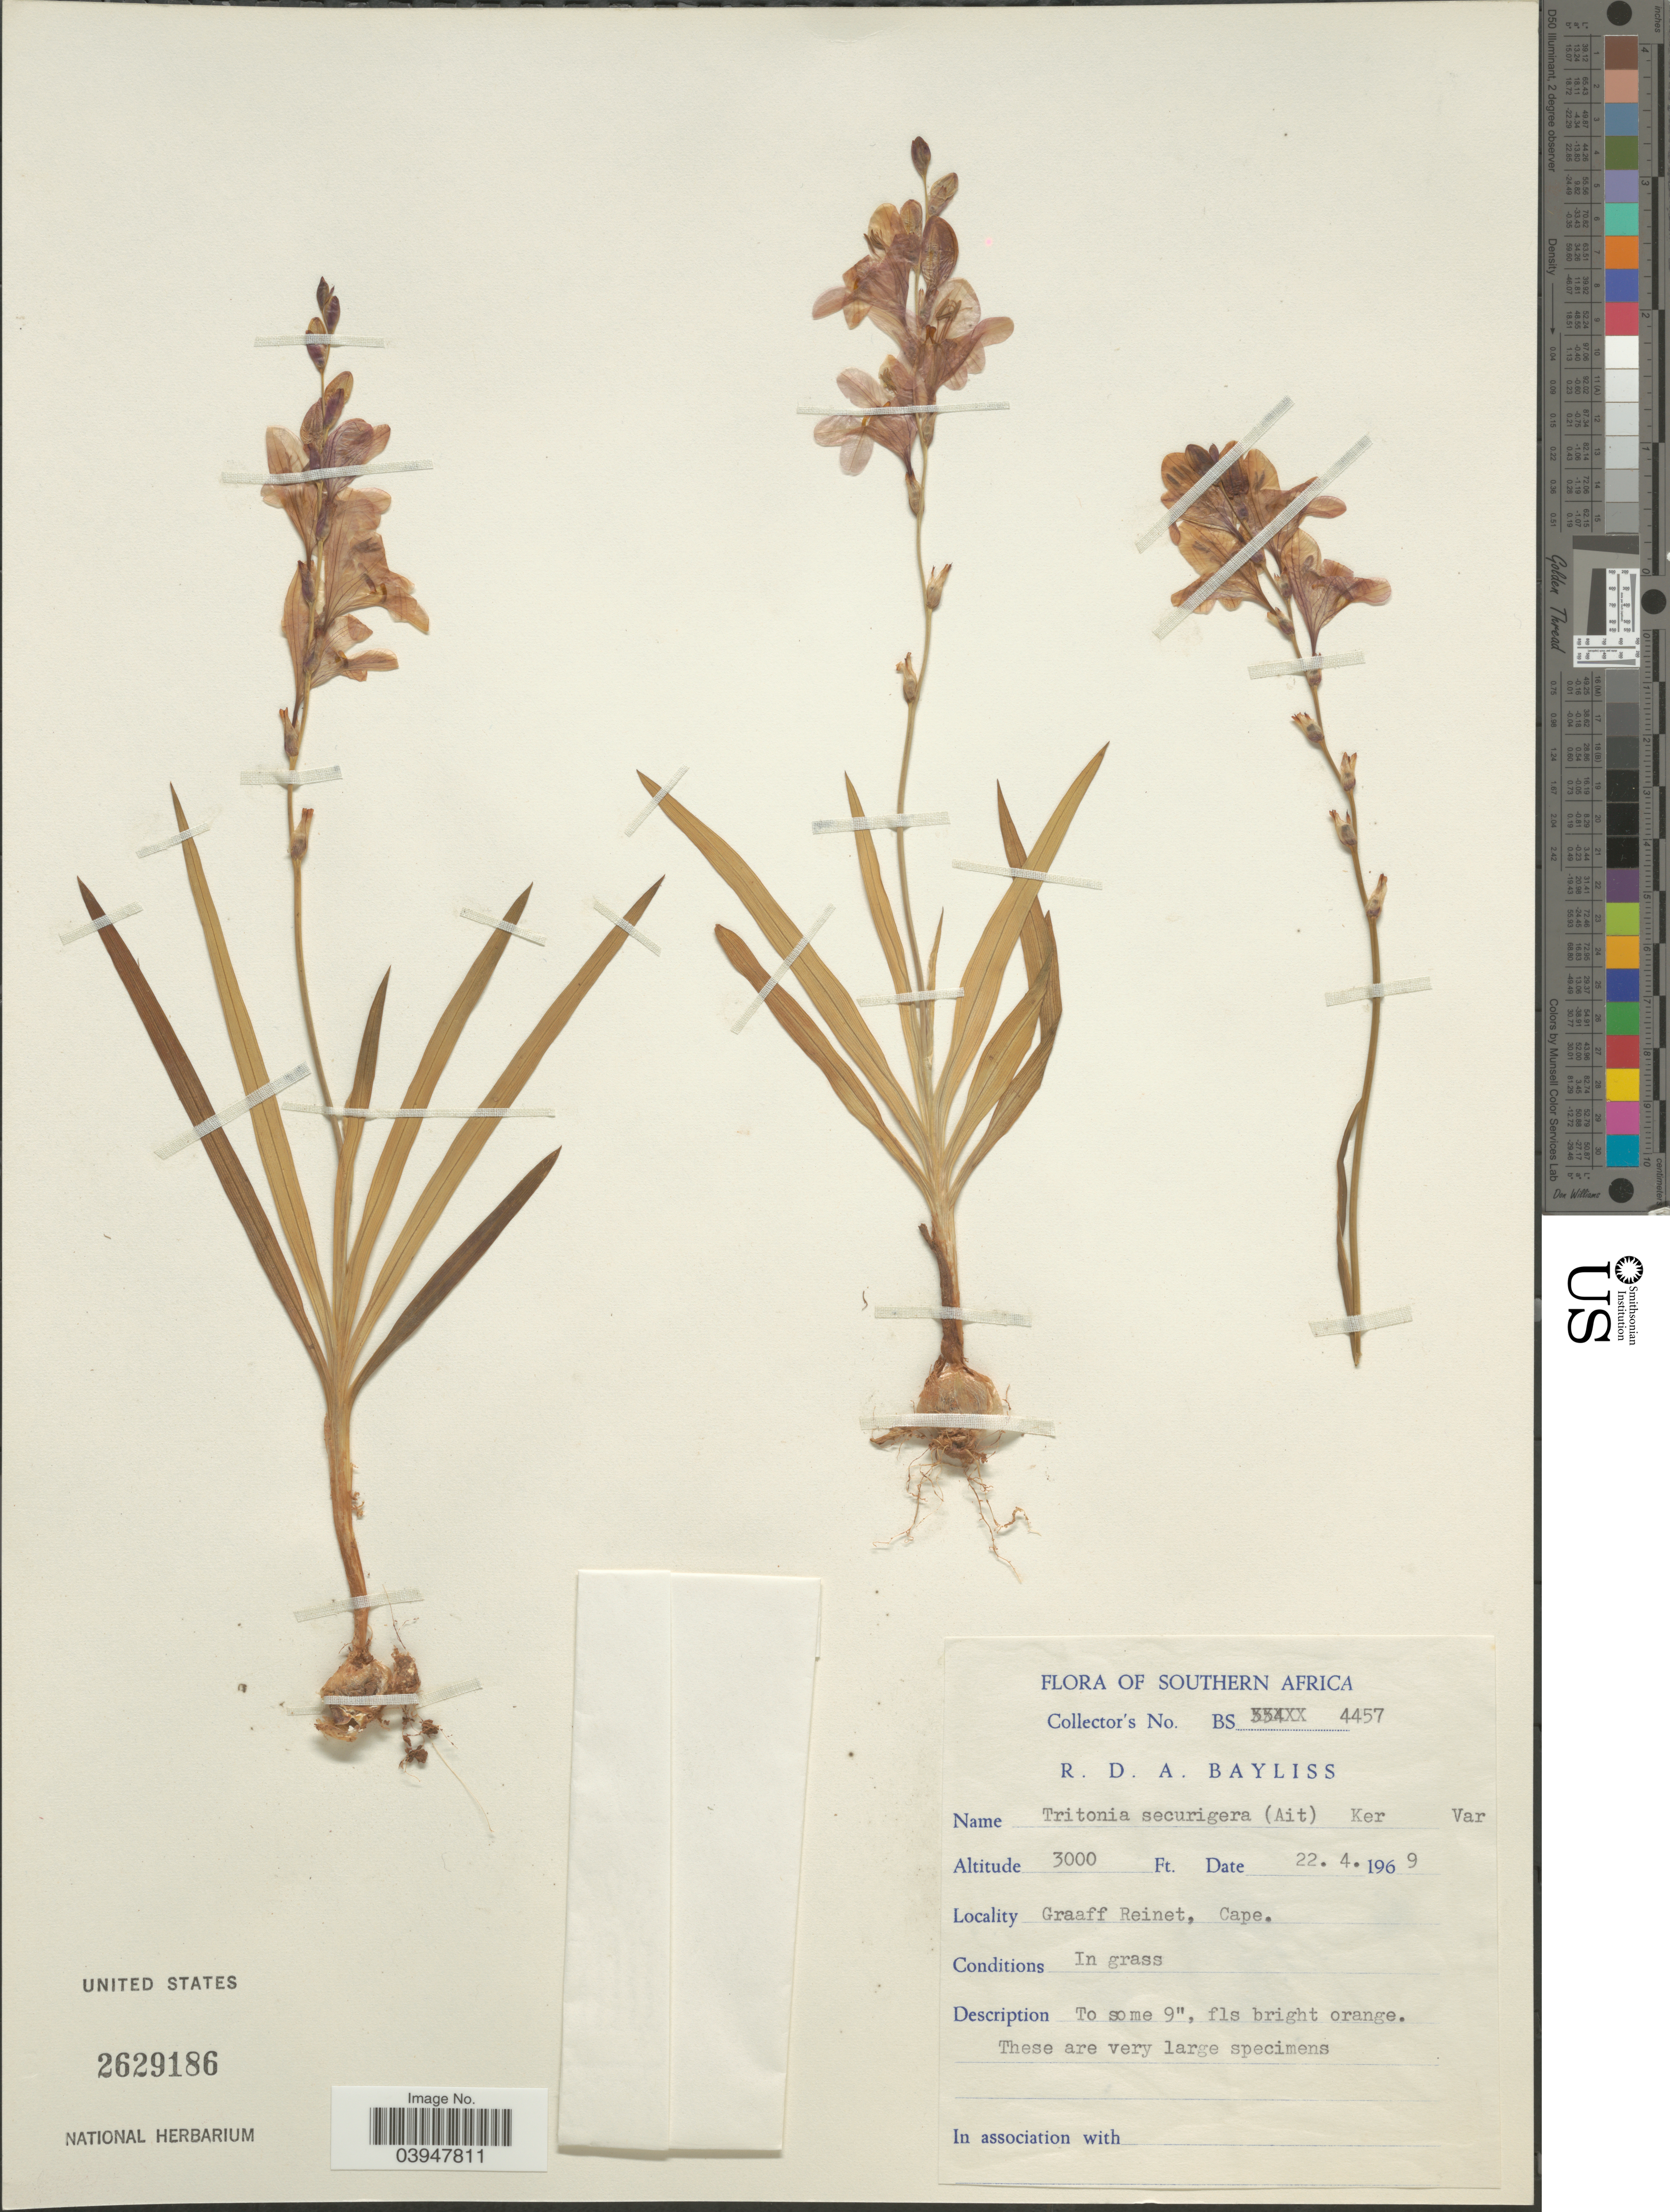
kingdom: Plantae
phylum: Tracheophyta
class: Liliopsida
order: Asparagales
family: Iridaceae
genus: Tritonia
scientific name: Tritonia securigera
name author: (Aiton) Ker Gawl.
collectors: R. Bayliss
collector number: BS 4457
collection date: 1969-04-22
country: South Africa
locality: Southern Africa. Graaff Reinet, Cape.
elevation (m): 914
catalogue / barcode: US 2629186